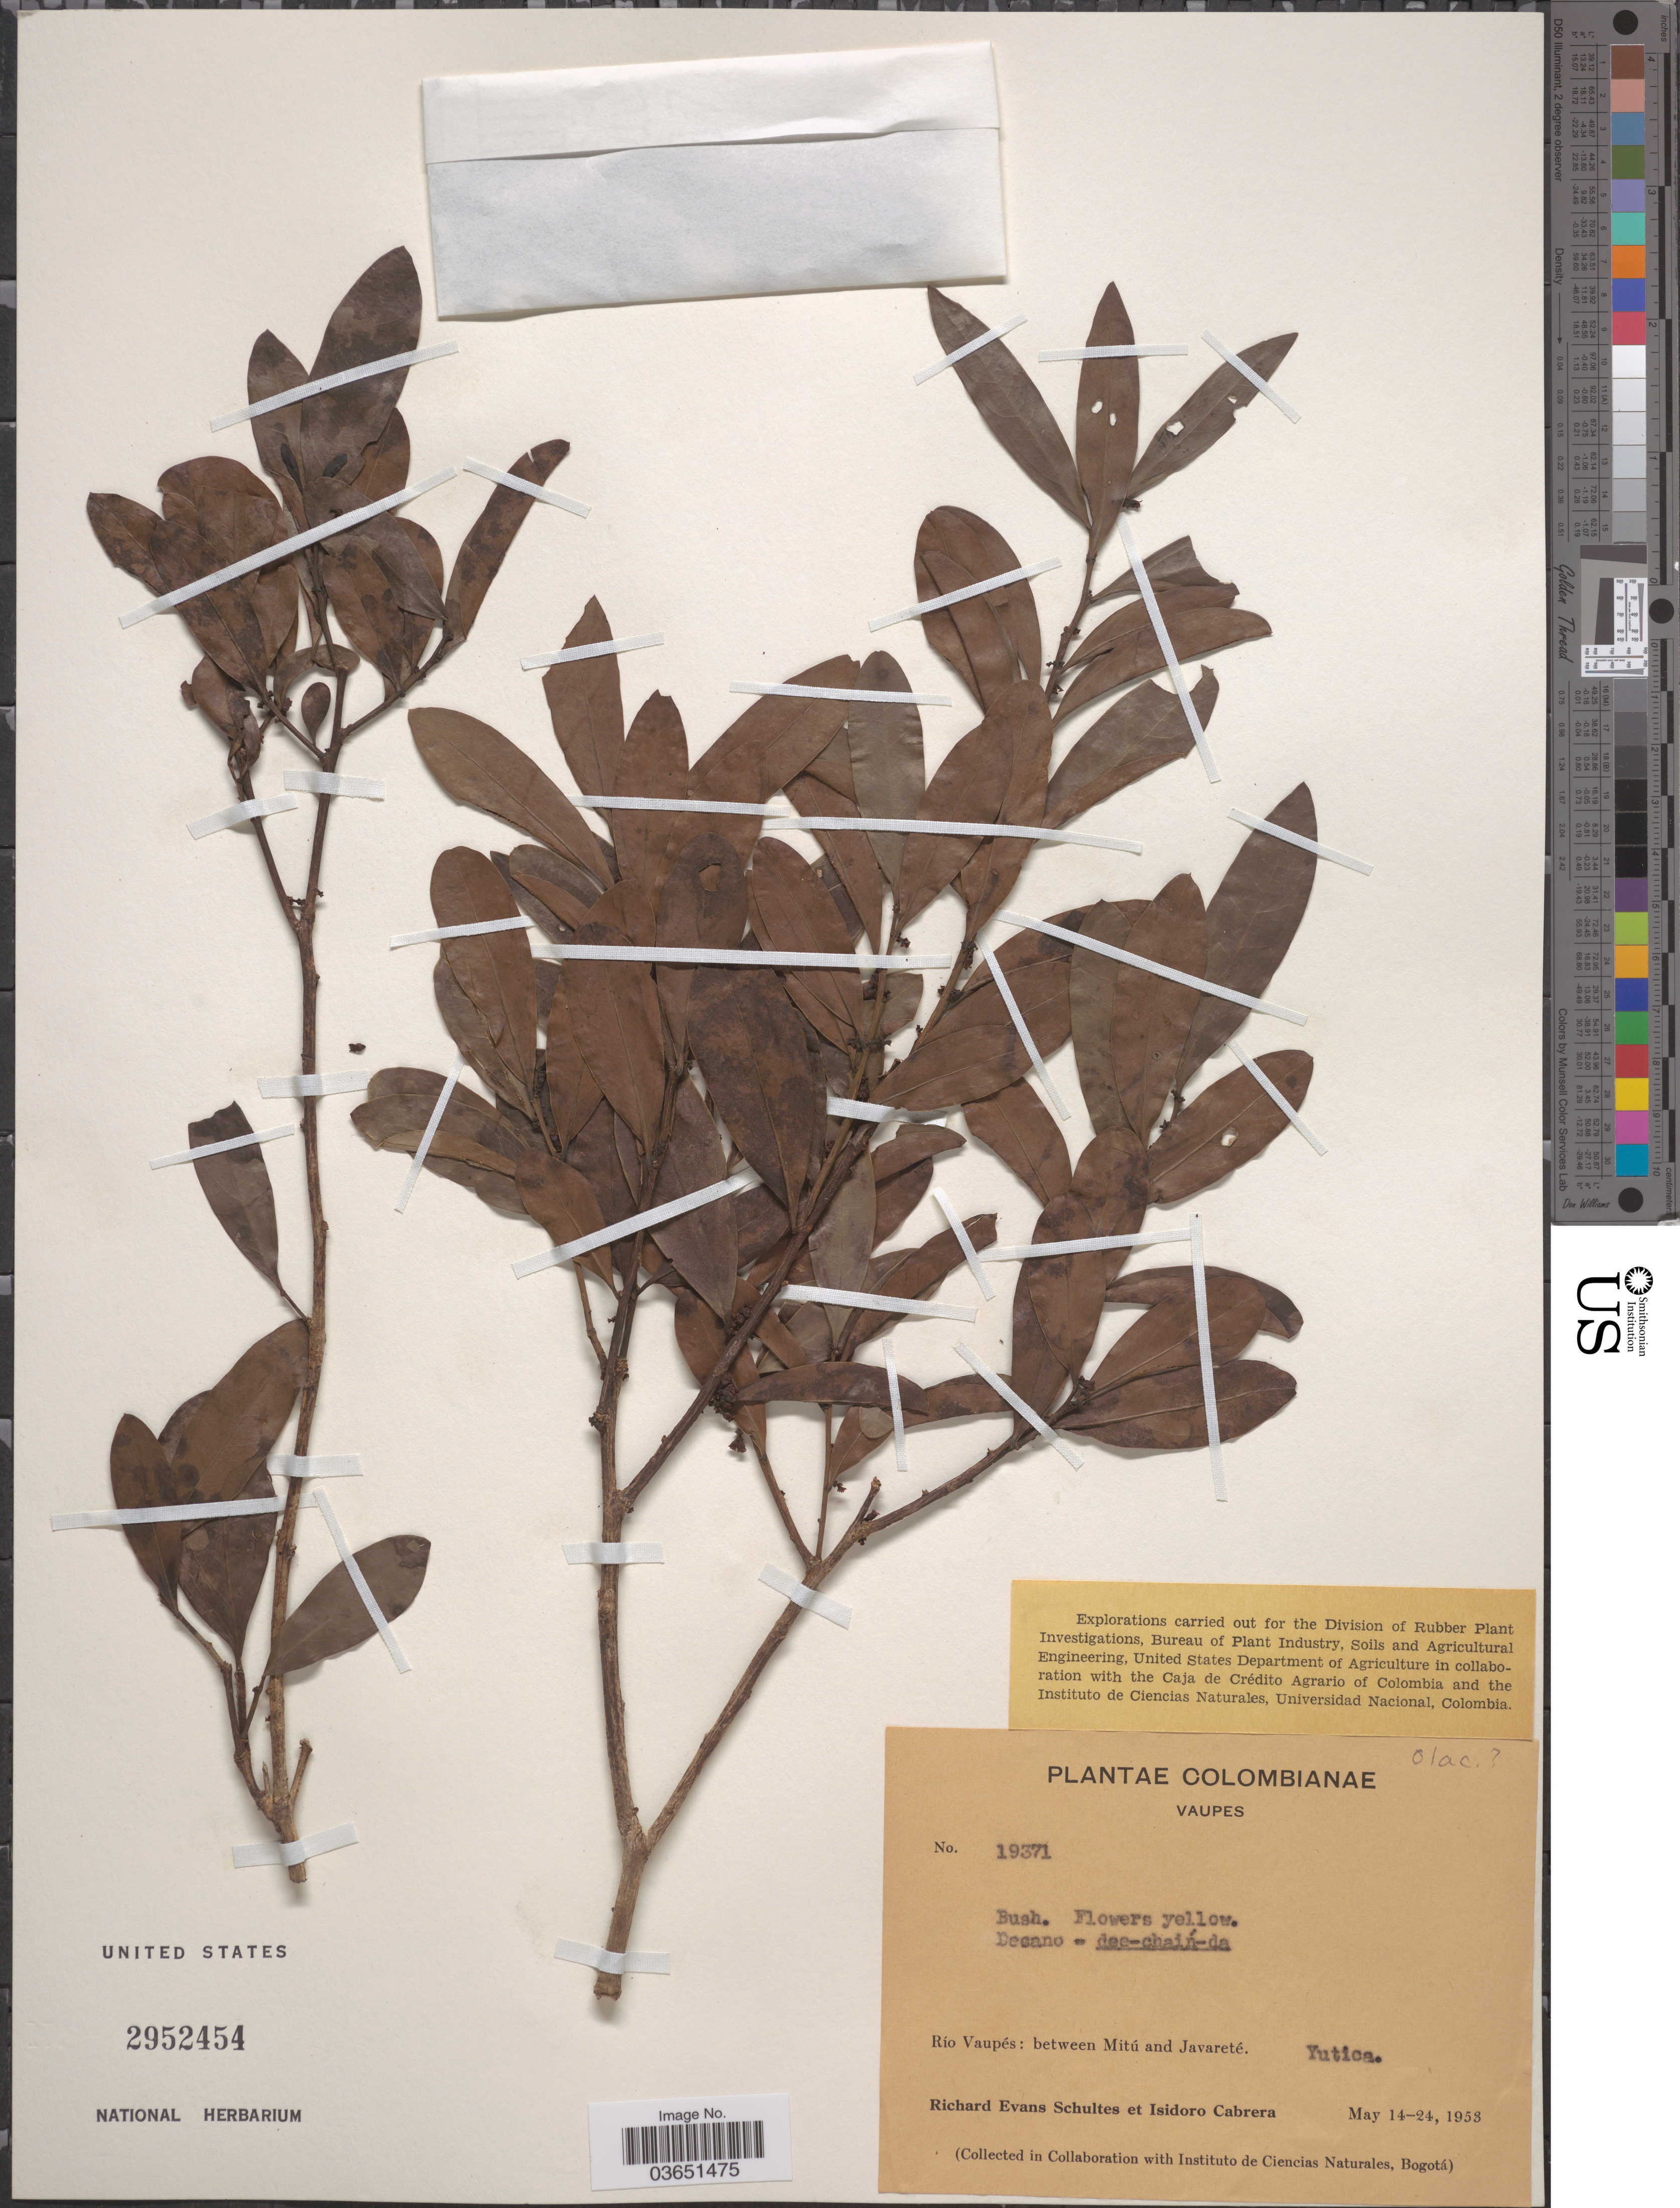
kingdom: Plantae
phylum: Tracheophyta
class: Magnoliopsida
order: Santalales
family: Olacaceae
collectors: R. E. Schultes & I. Cabrera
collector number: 19371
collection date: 1953-05-14/1953-05-24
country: Colombia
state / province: Vaupés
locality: Río Vaupés: between Mitú and Javareté. Yutica.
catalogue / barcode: US 2952454